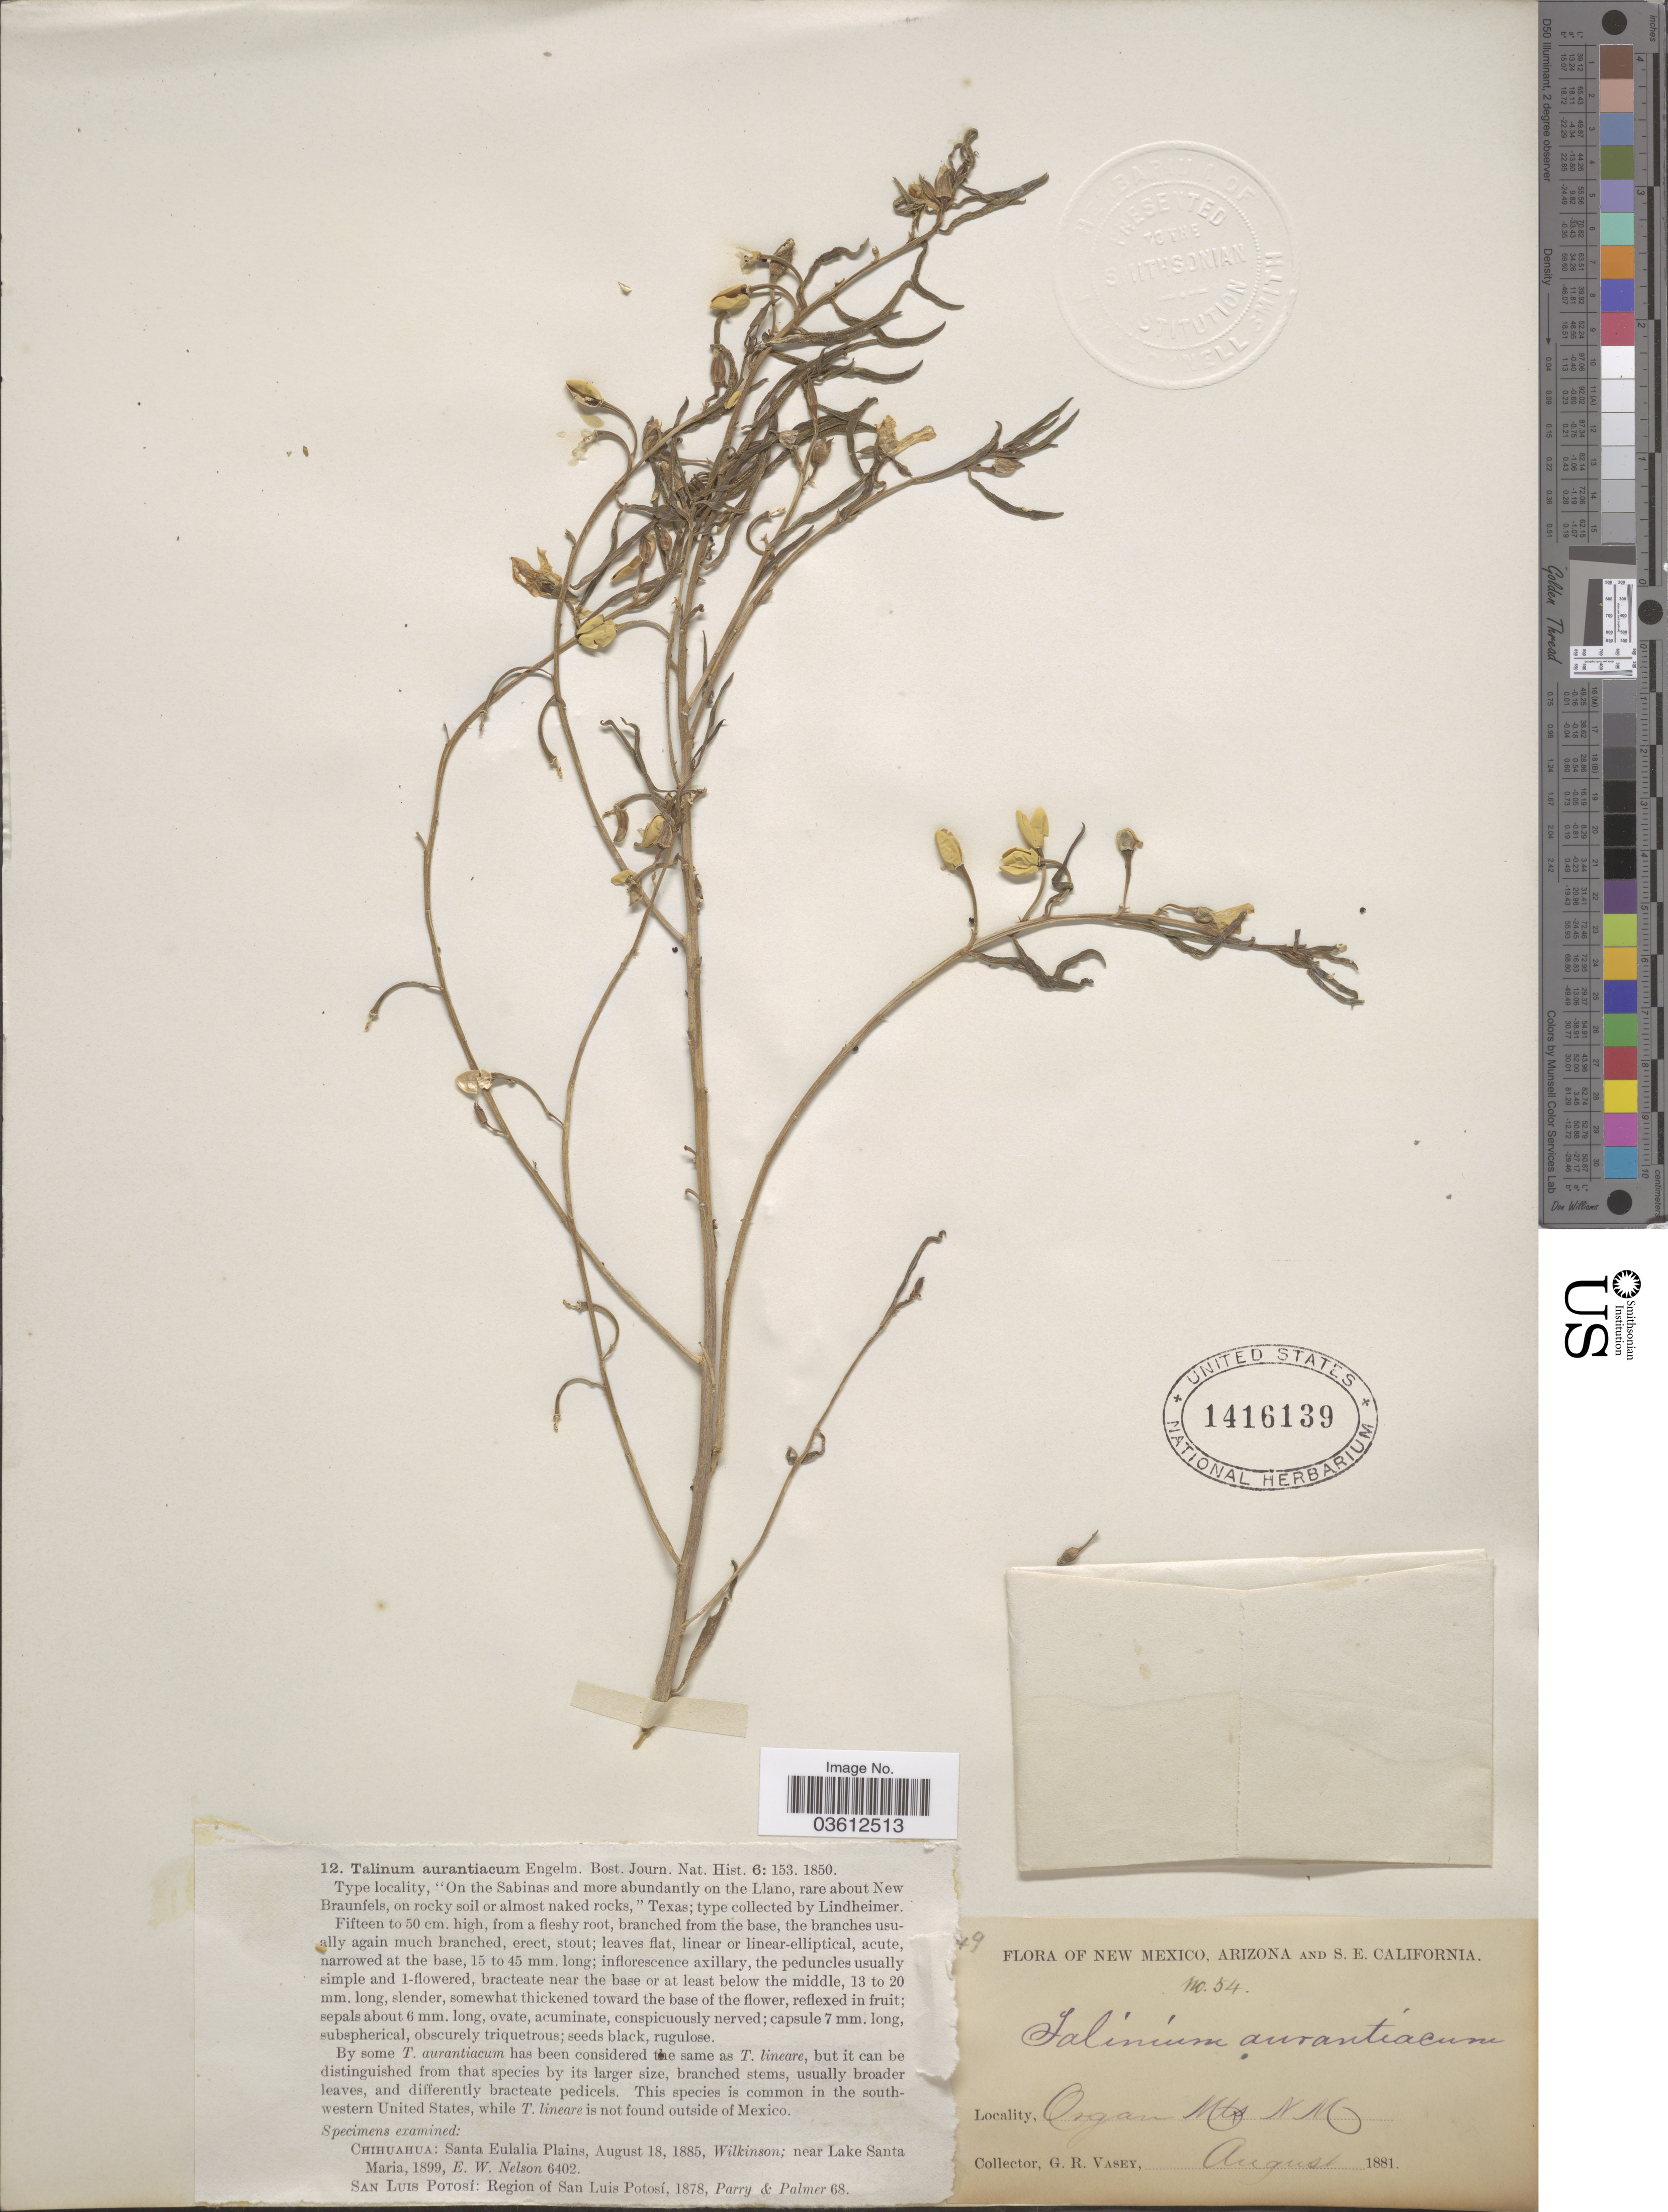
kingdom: Plantae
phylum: Tracheophyta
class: Magnoliopsida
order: Caryophyllales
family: Talinaceae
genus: Talinum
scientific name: Talinum aurantiacum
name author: Engelm. in A. Gray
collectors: G. R. Vasey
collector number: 54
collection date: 1881-08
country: United States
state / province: New Mexico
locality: Organ Mts.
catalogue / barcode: US 1416139